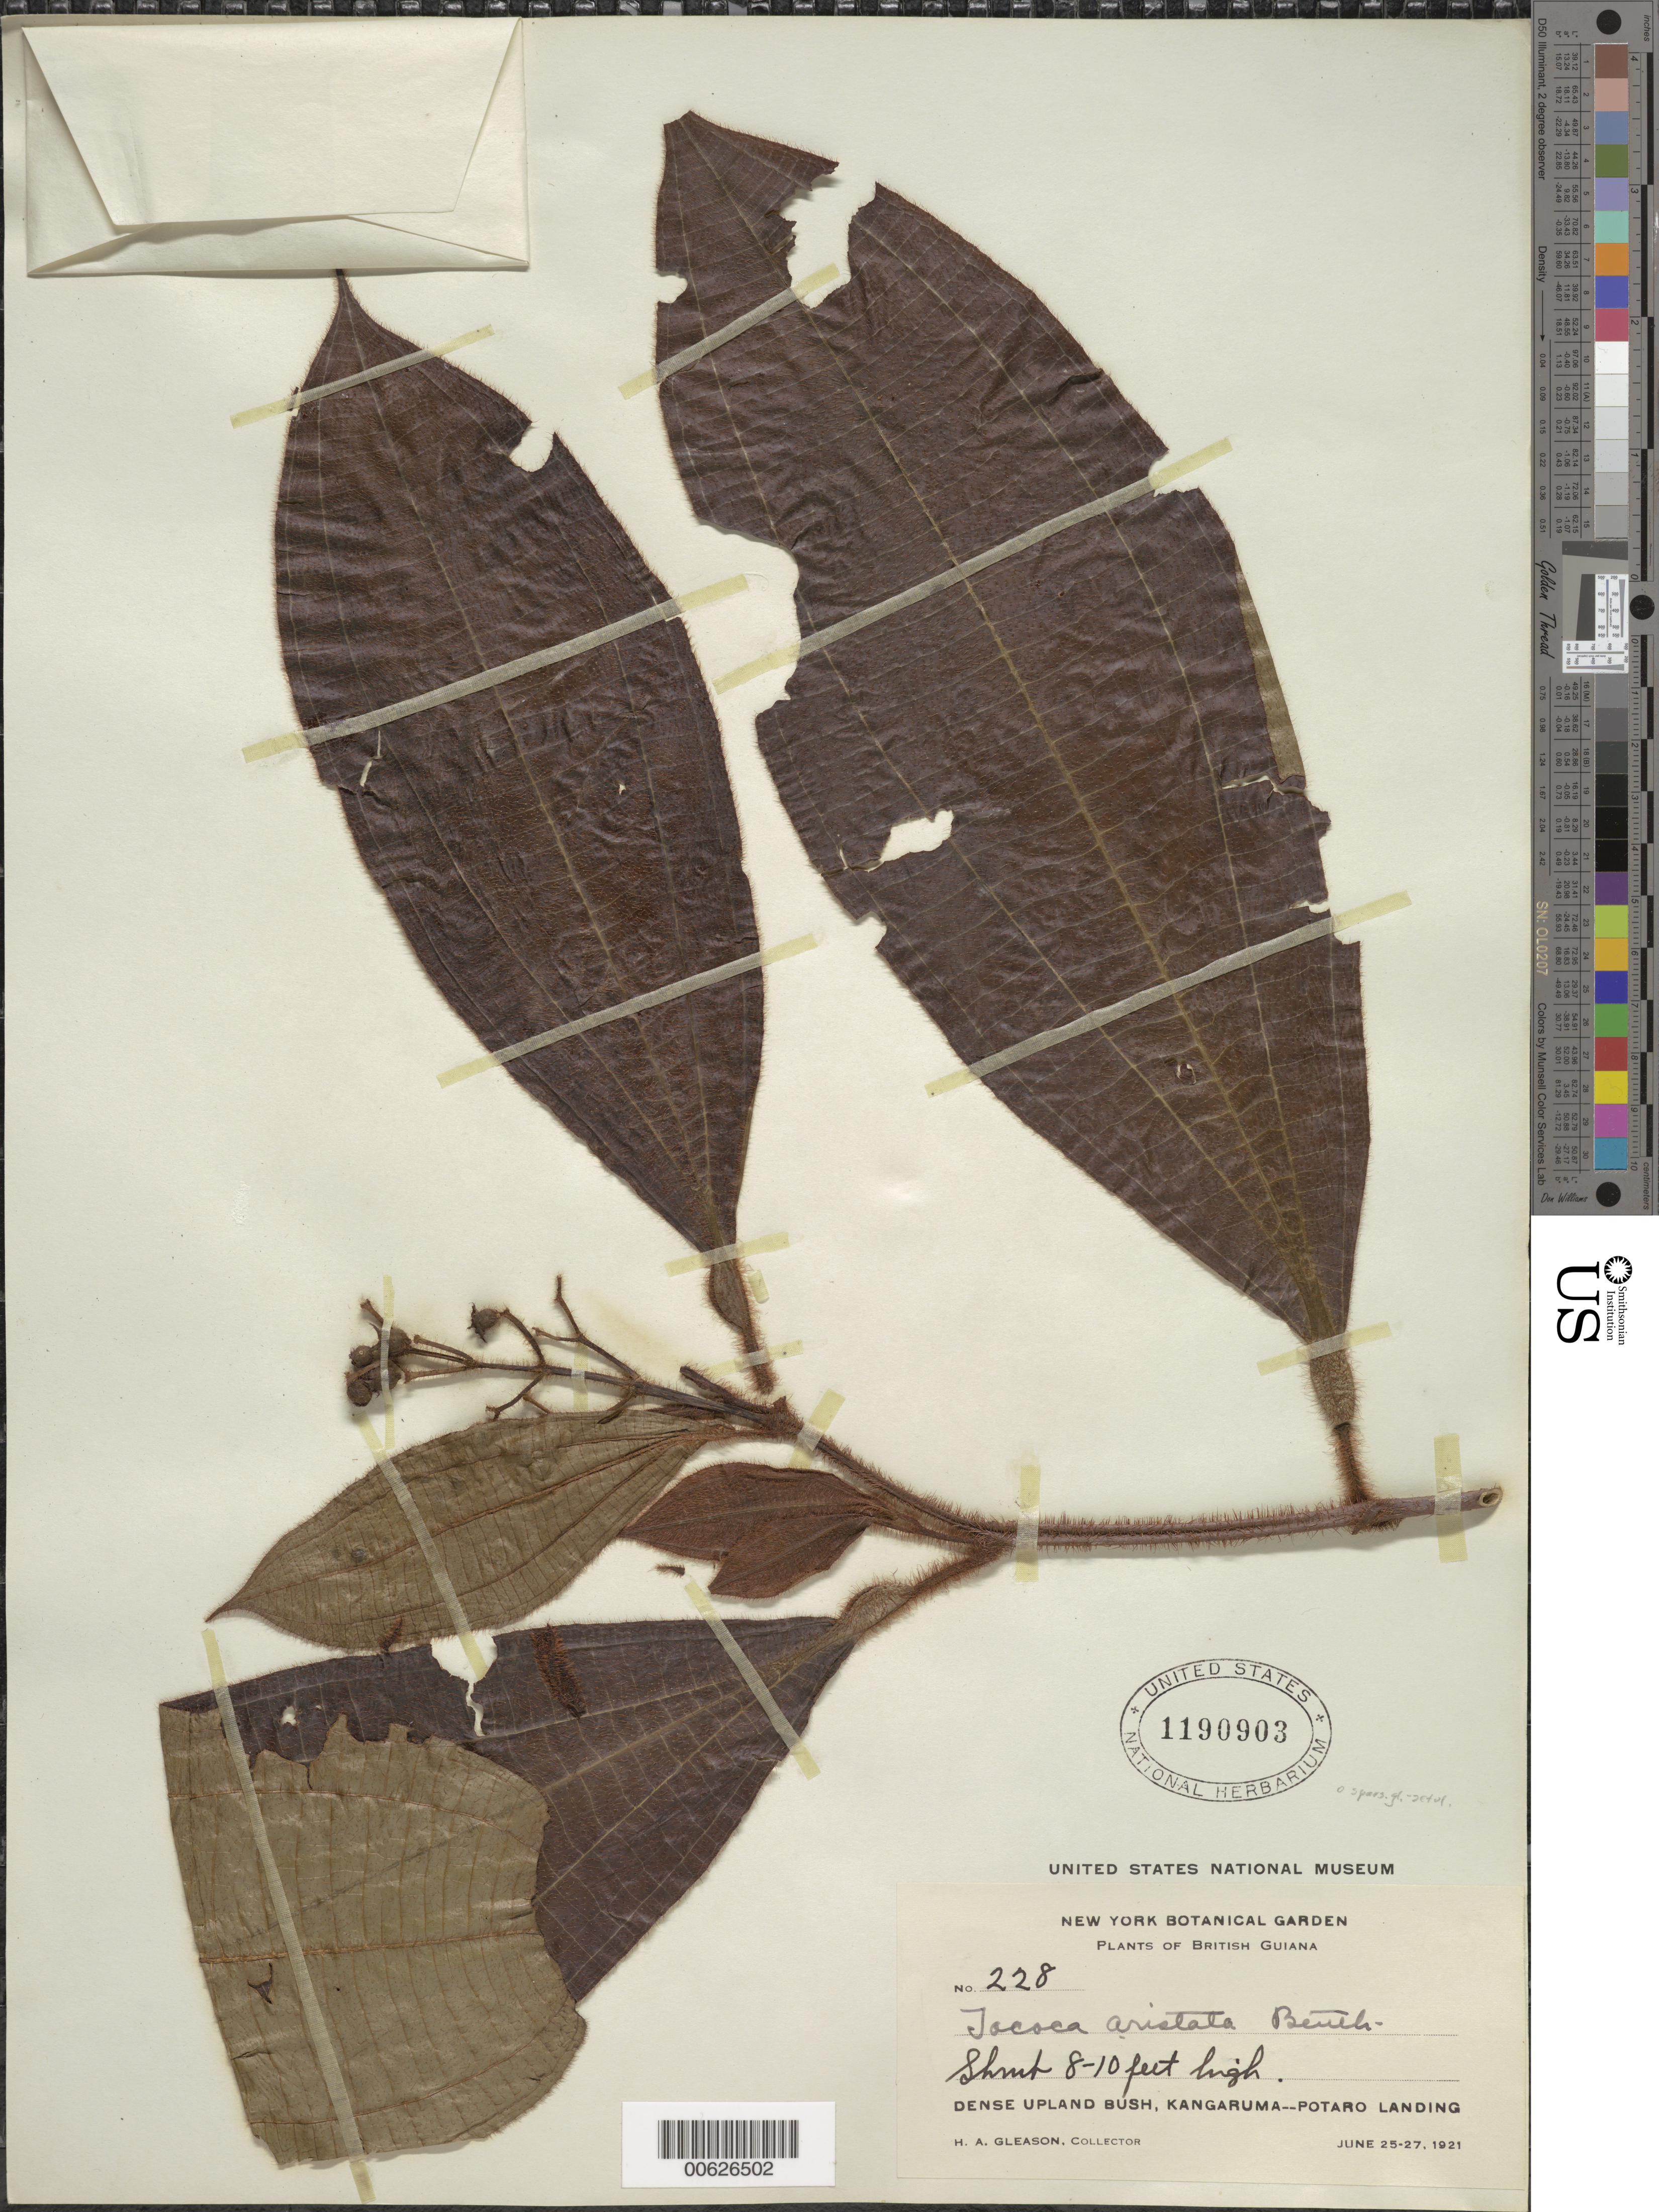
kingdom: Plantae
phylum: Tracheophyta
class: Magnoliopsida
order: Myrtales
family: Melastomataceae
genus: Tococa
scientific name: Tococa aristata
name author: Benth.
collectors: H. A. Gleason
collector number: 228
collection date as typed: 25-Jun-21 to 27-Jun-21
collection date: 1921-06-25/1921-06-27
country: Guyana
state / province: Potaro-Siparuni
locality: Kangaruma, Potaro Landing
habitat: Dense upland bush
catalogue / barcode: US 1190903